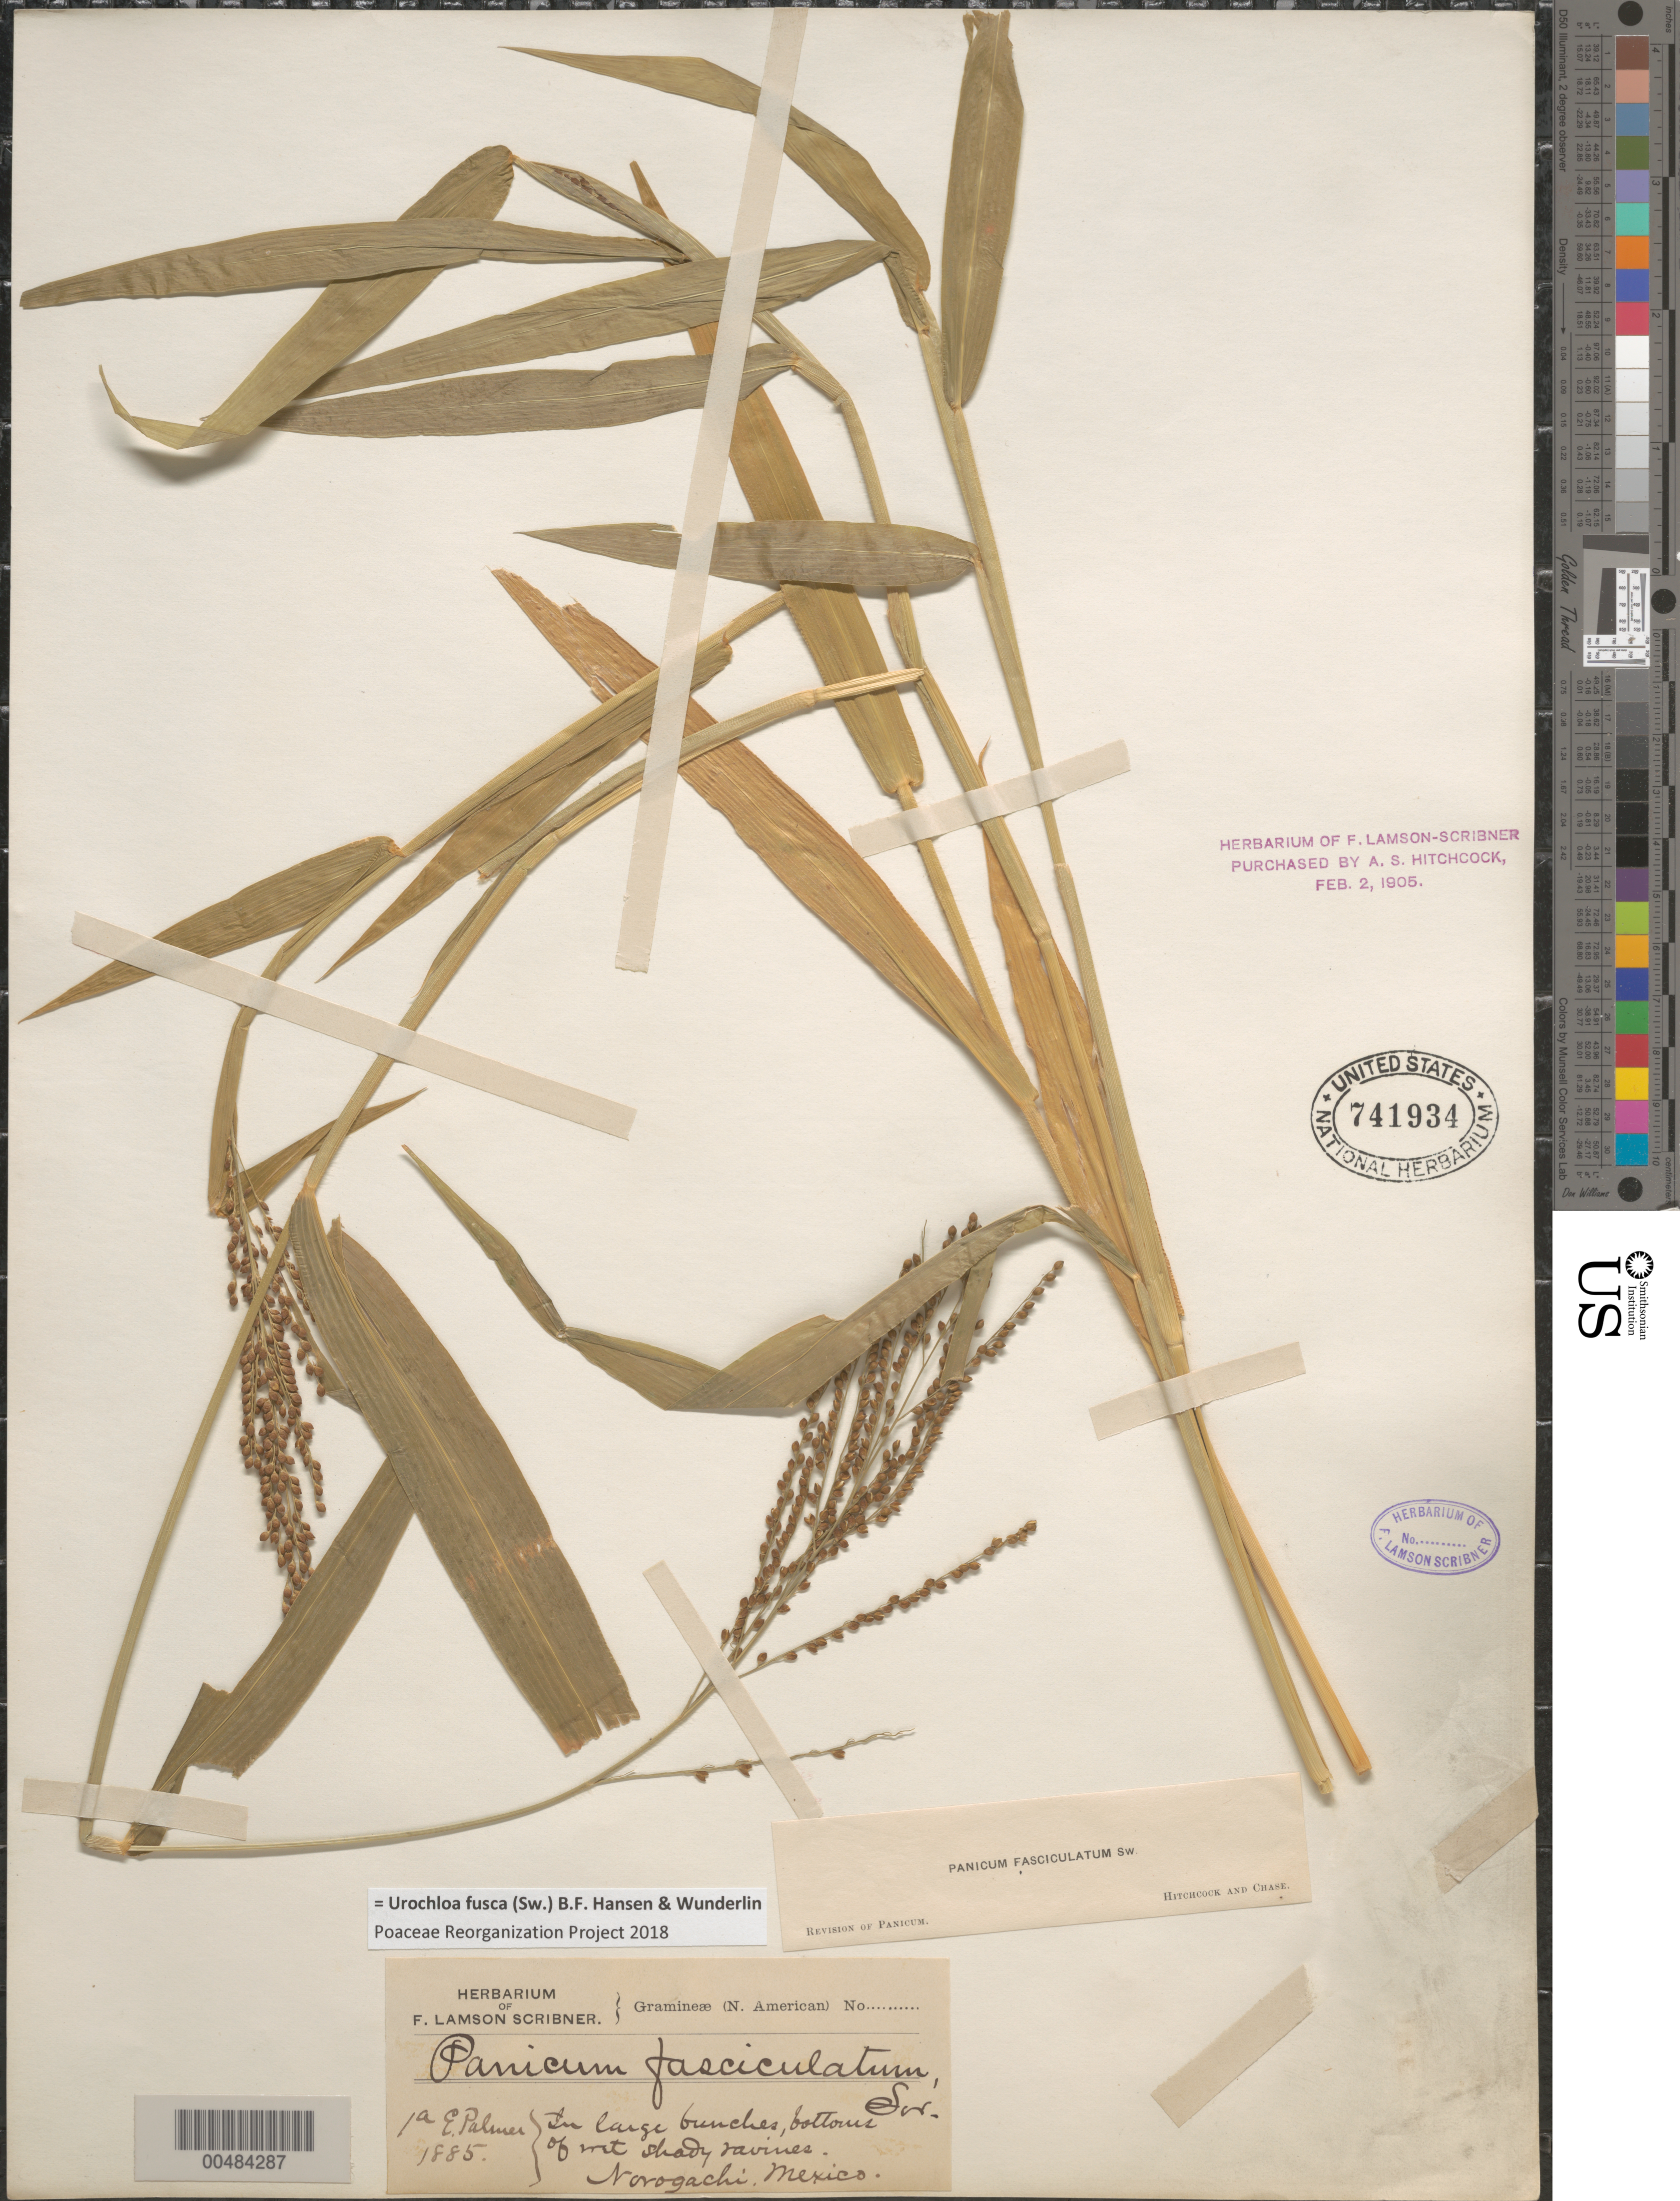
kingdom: Plantae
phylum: Tracheophyta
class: Liliopsida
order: Poales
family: Poaceae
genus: Urochloa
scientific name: Urochloa fusca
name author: (Sw.) B.F. Hansen & Wunderlin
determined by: Poaceae Reorganization Project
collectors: E. Palmer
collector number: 1a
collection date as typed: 1885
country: Mexico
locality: Norogachi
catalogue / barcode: US 741934